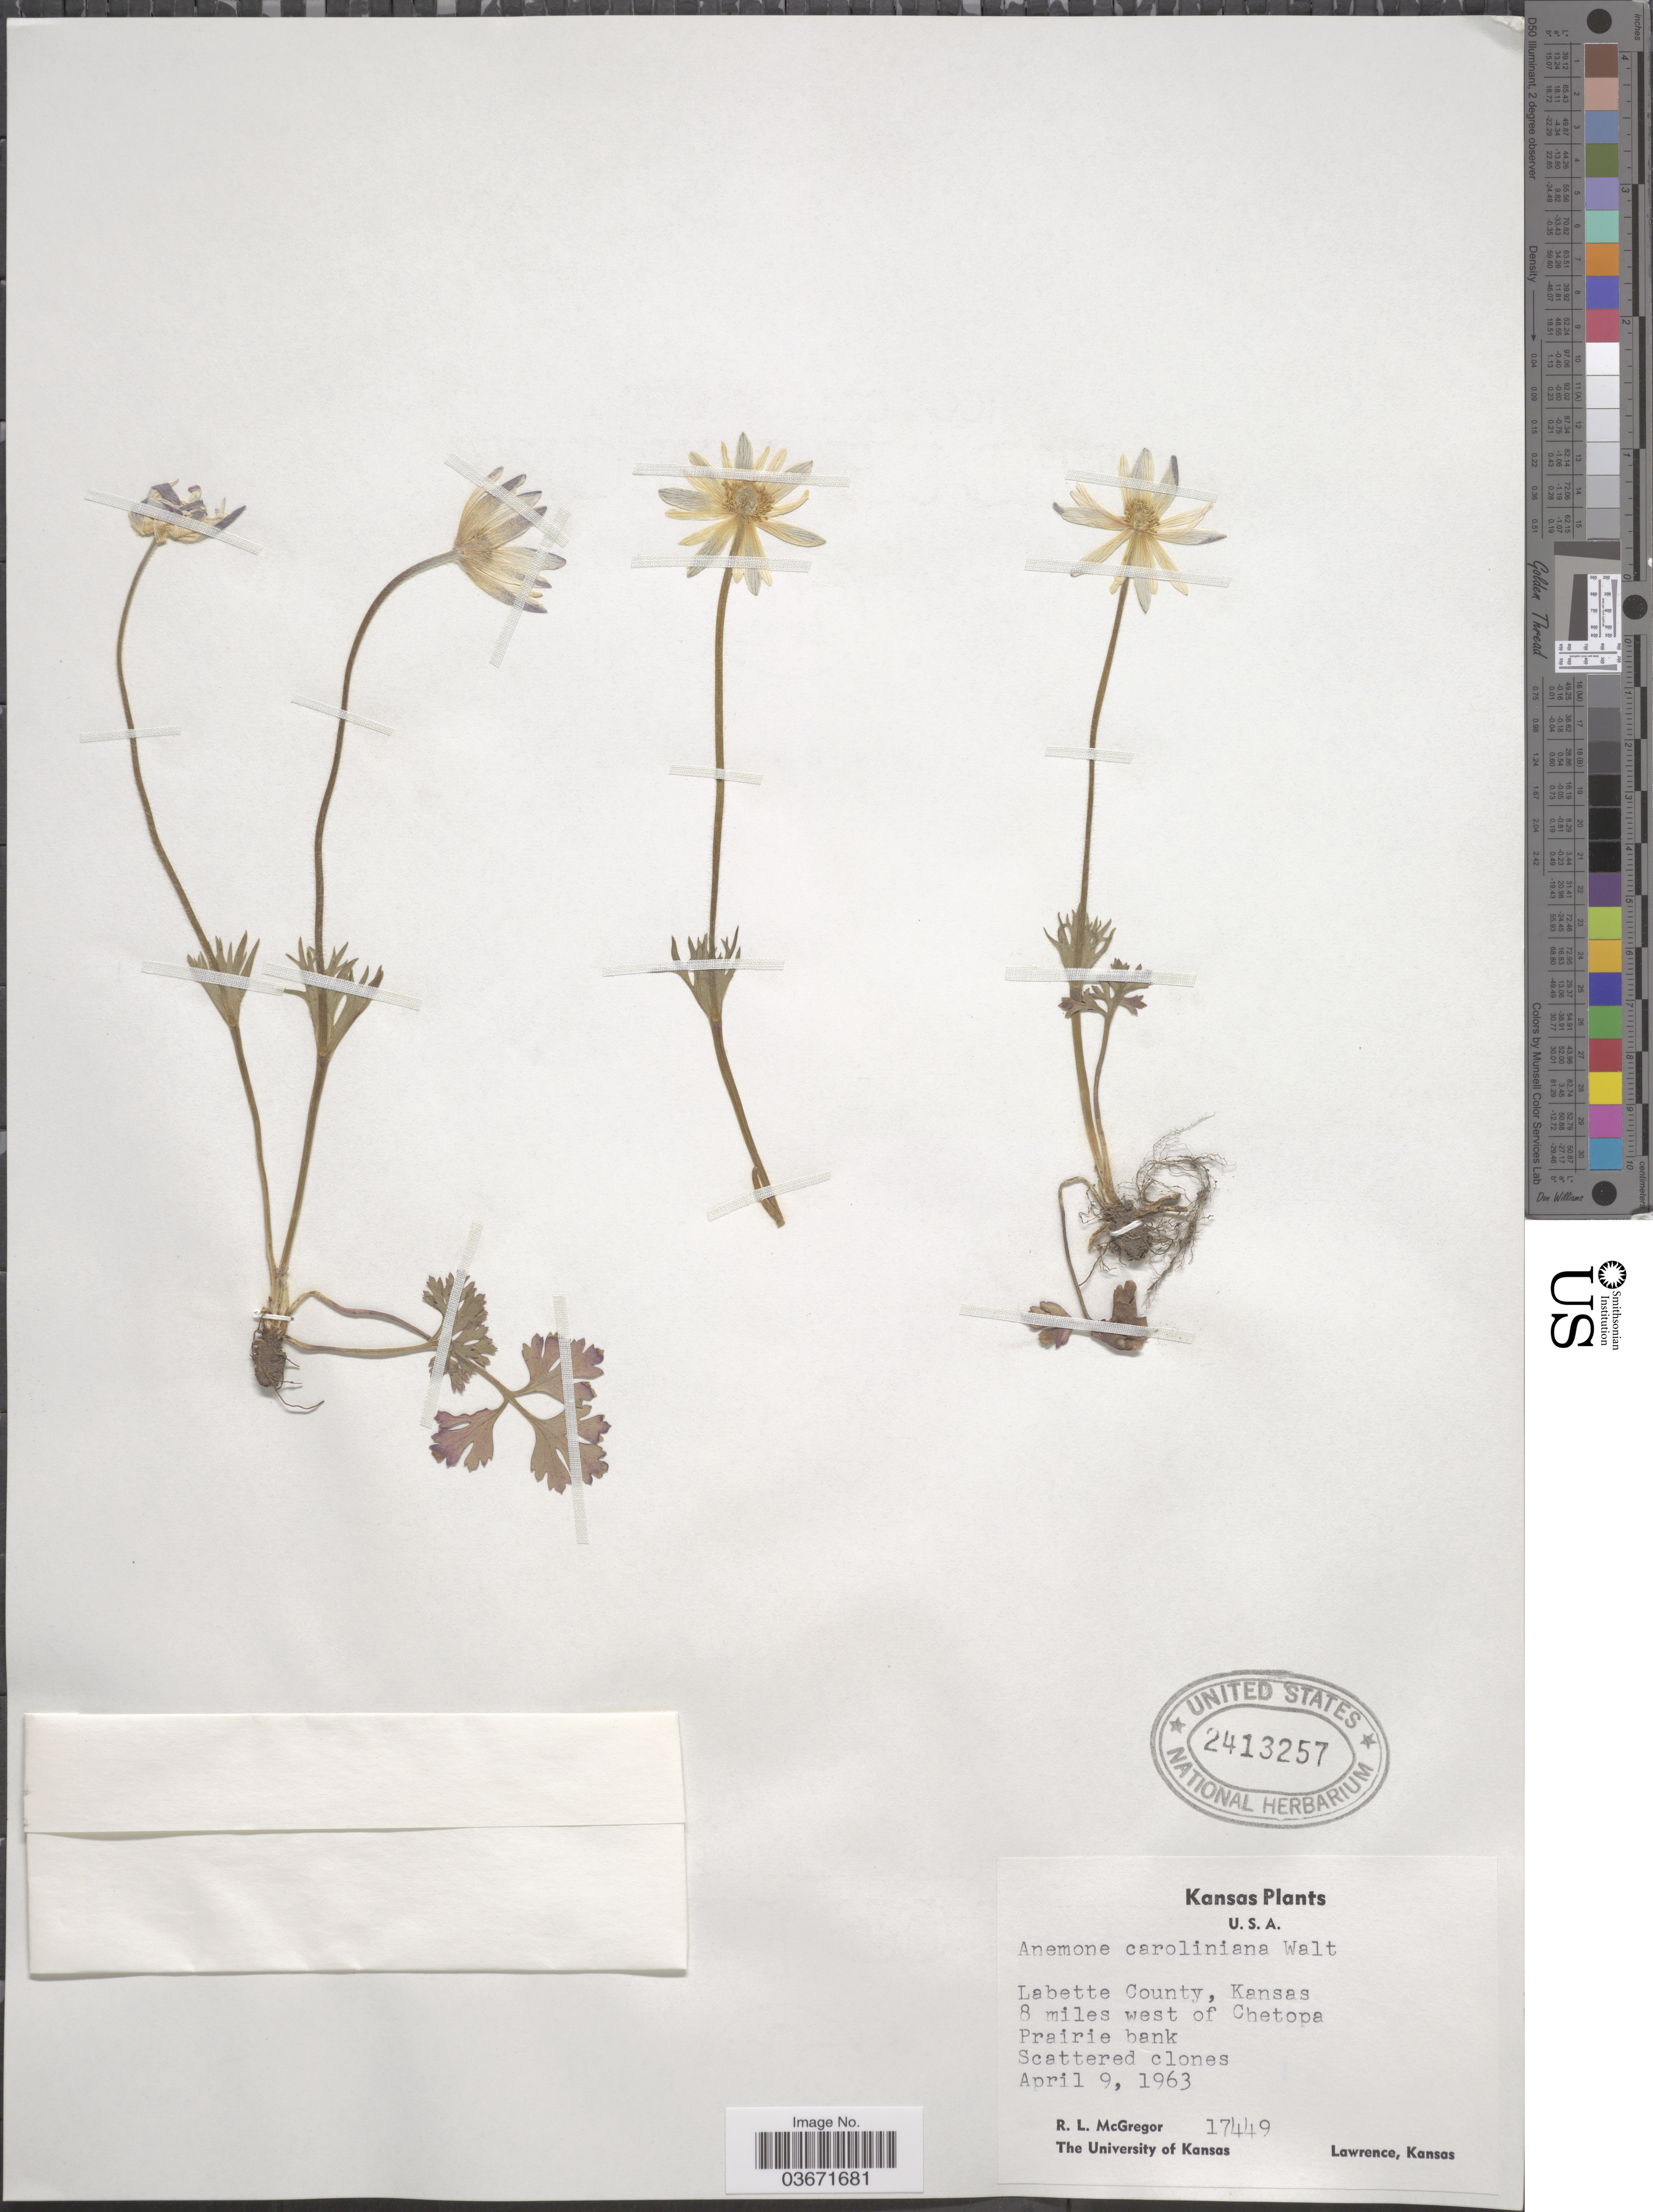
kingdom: Plantae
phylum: Tracheophyta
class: Magnoliopsida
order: Ranunculales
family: Ranunculaceae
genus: Anemone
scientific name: Anemone caroliniana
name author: Walter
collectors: R. McGregor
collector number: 17449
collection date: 1963-04-09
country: United States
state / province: Kansas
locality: Labette County, 8 miles west of Chetopa.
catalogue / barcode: US 2413257